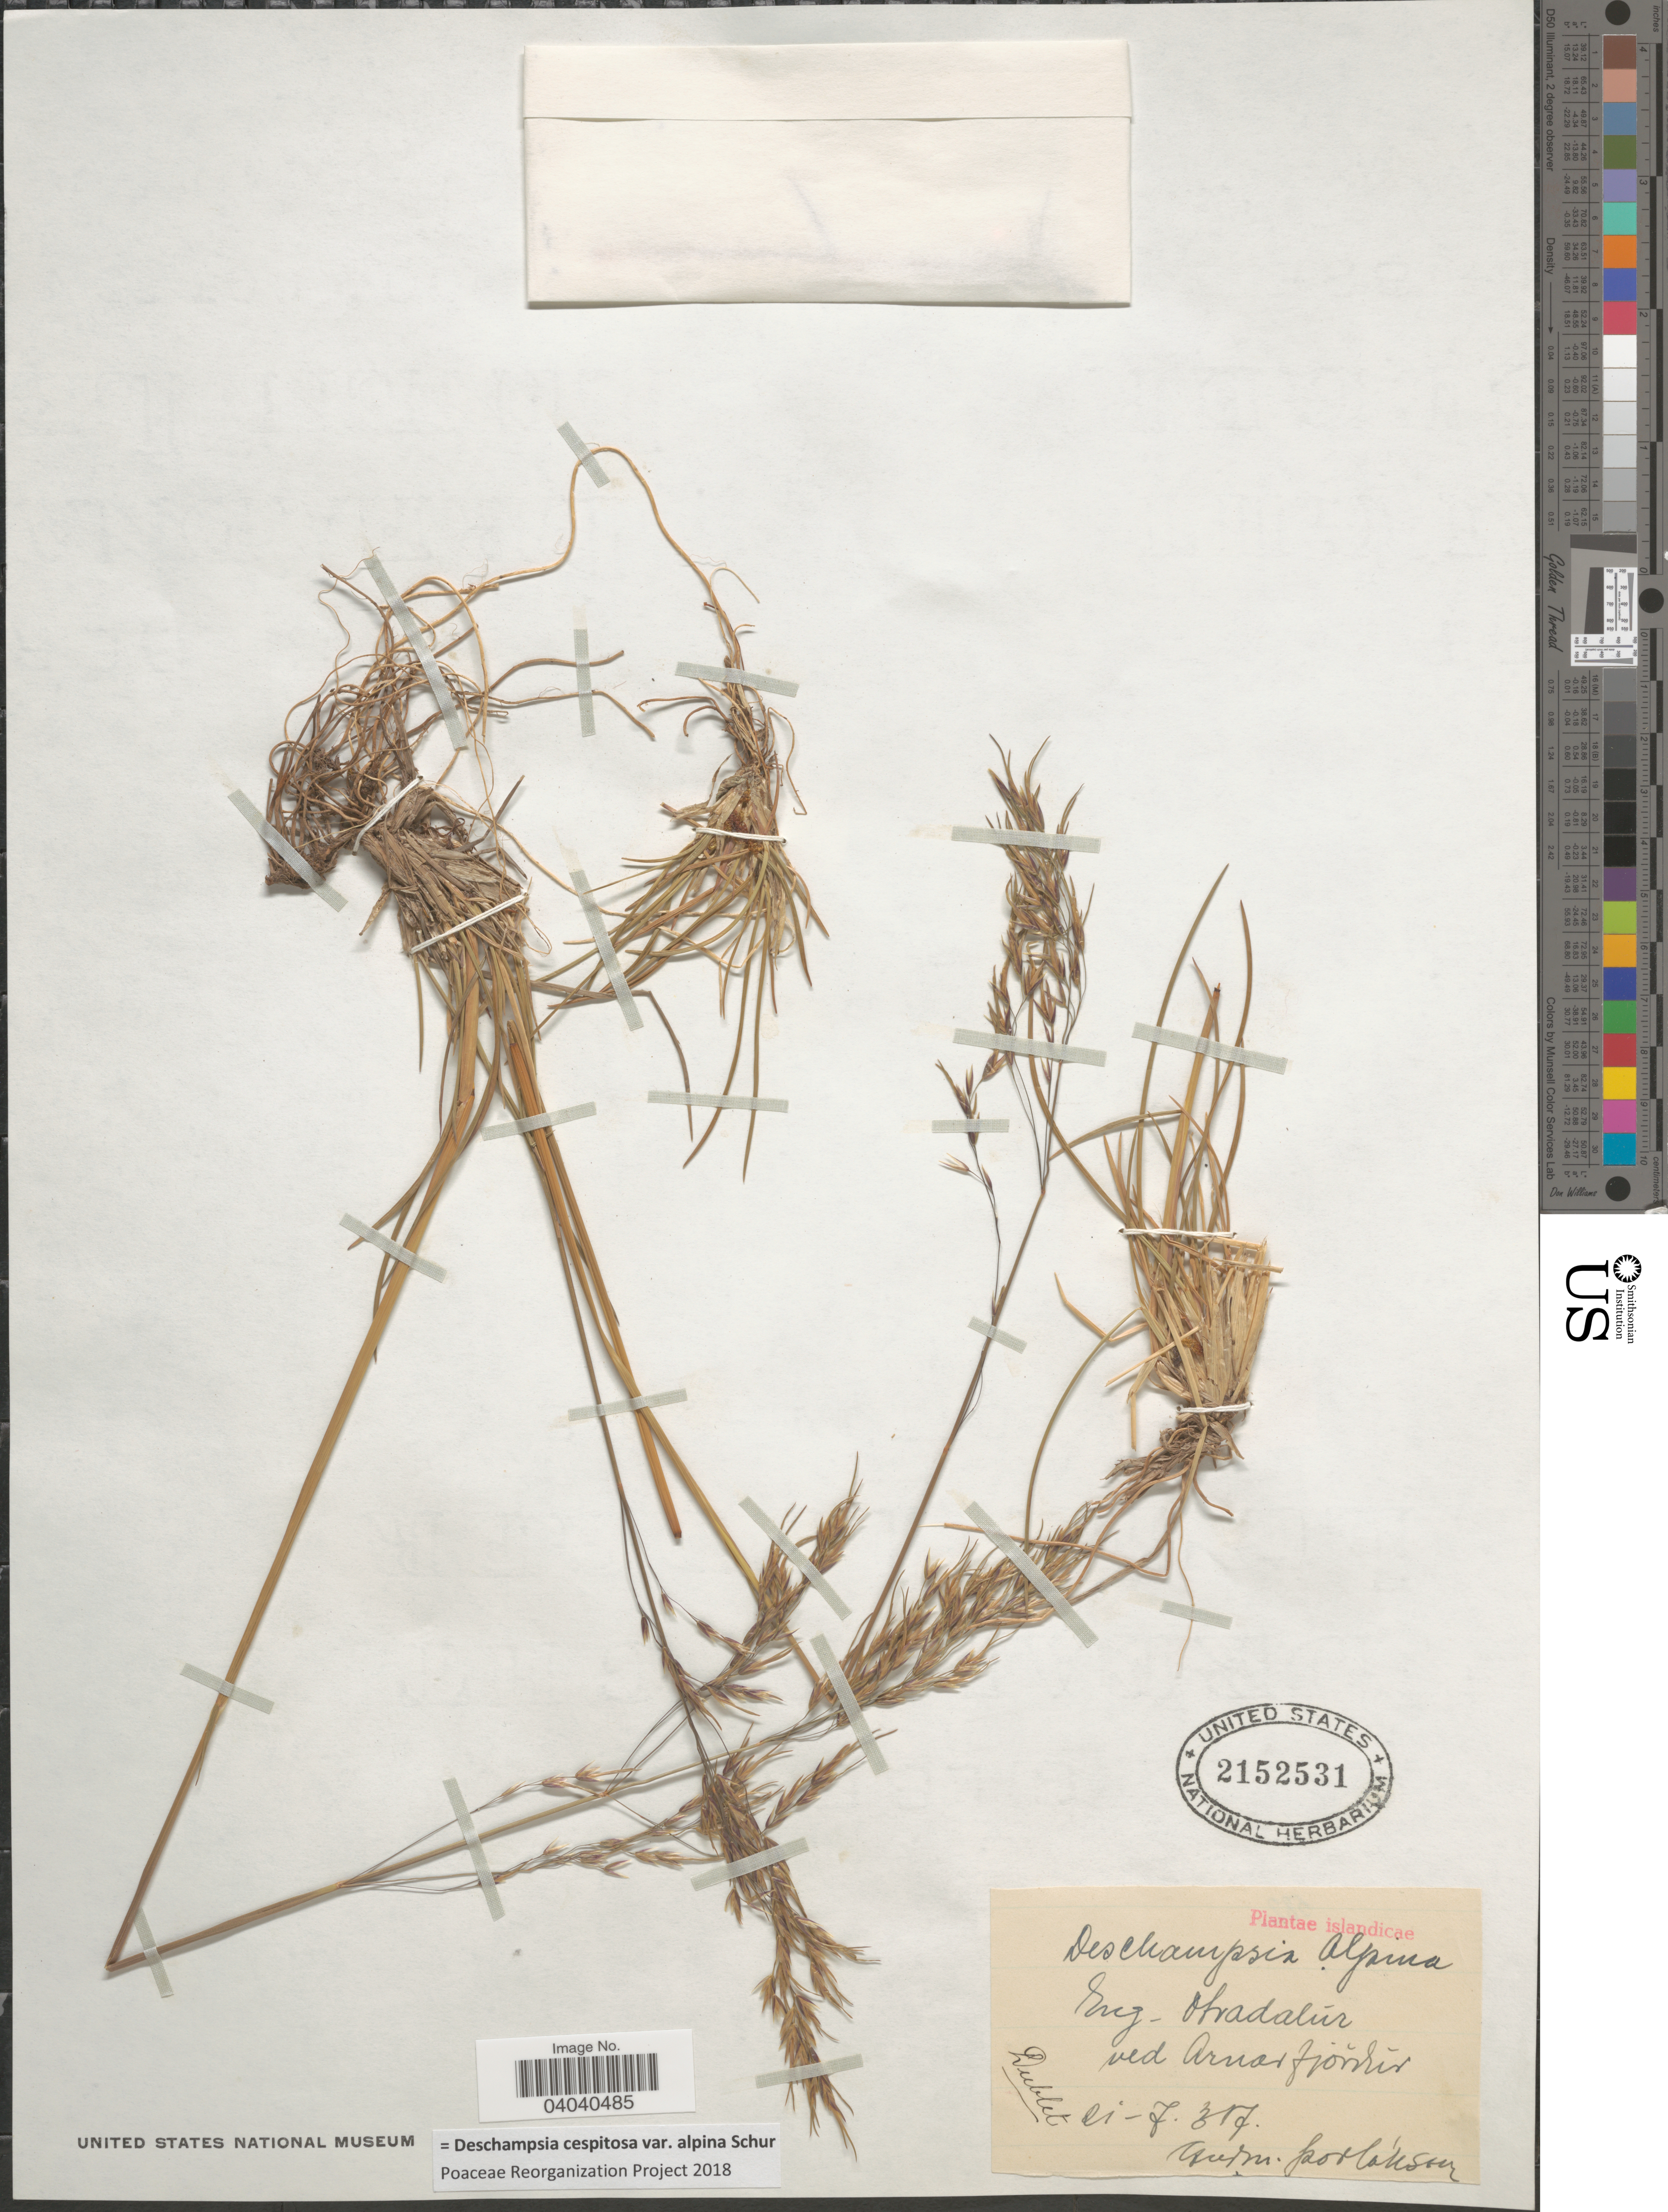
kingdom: Plantae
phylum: Tracheophyta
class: Liliopsida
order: Poales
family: Poaceae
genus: Deschampsia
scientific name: Deschampsia cespitosa var. alpina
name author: Vasey ex W.J. Beal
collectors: G. Porlaksson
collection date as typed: Transcribed d/m/y: 21/7/17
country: Iceland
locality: Islandicae. Eng-Otradalur ved Arnarfjordur.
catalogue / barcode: US 2152531